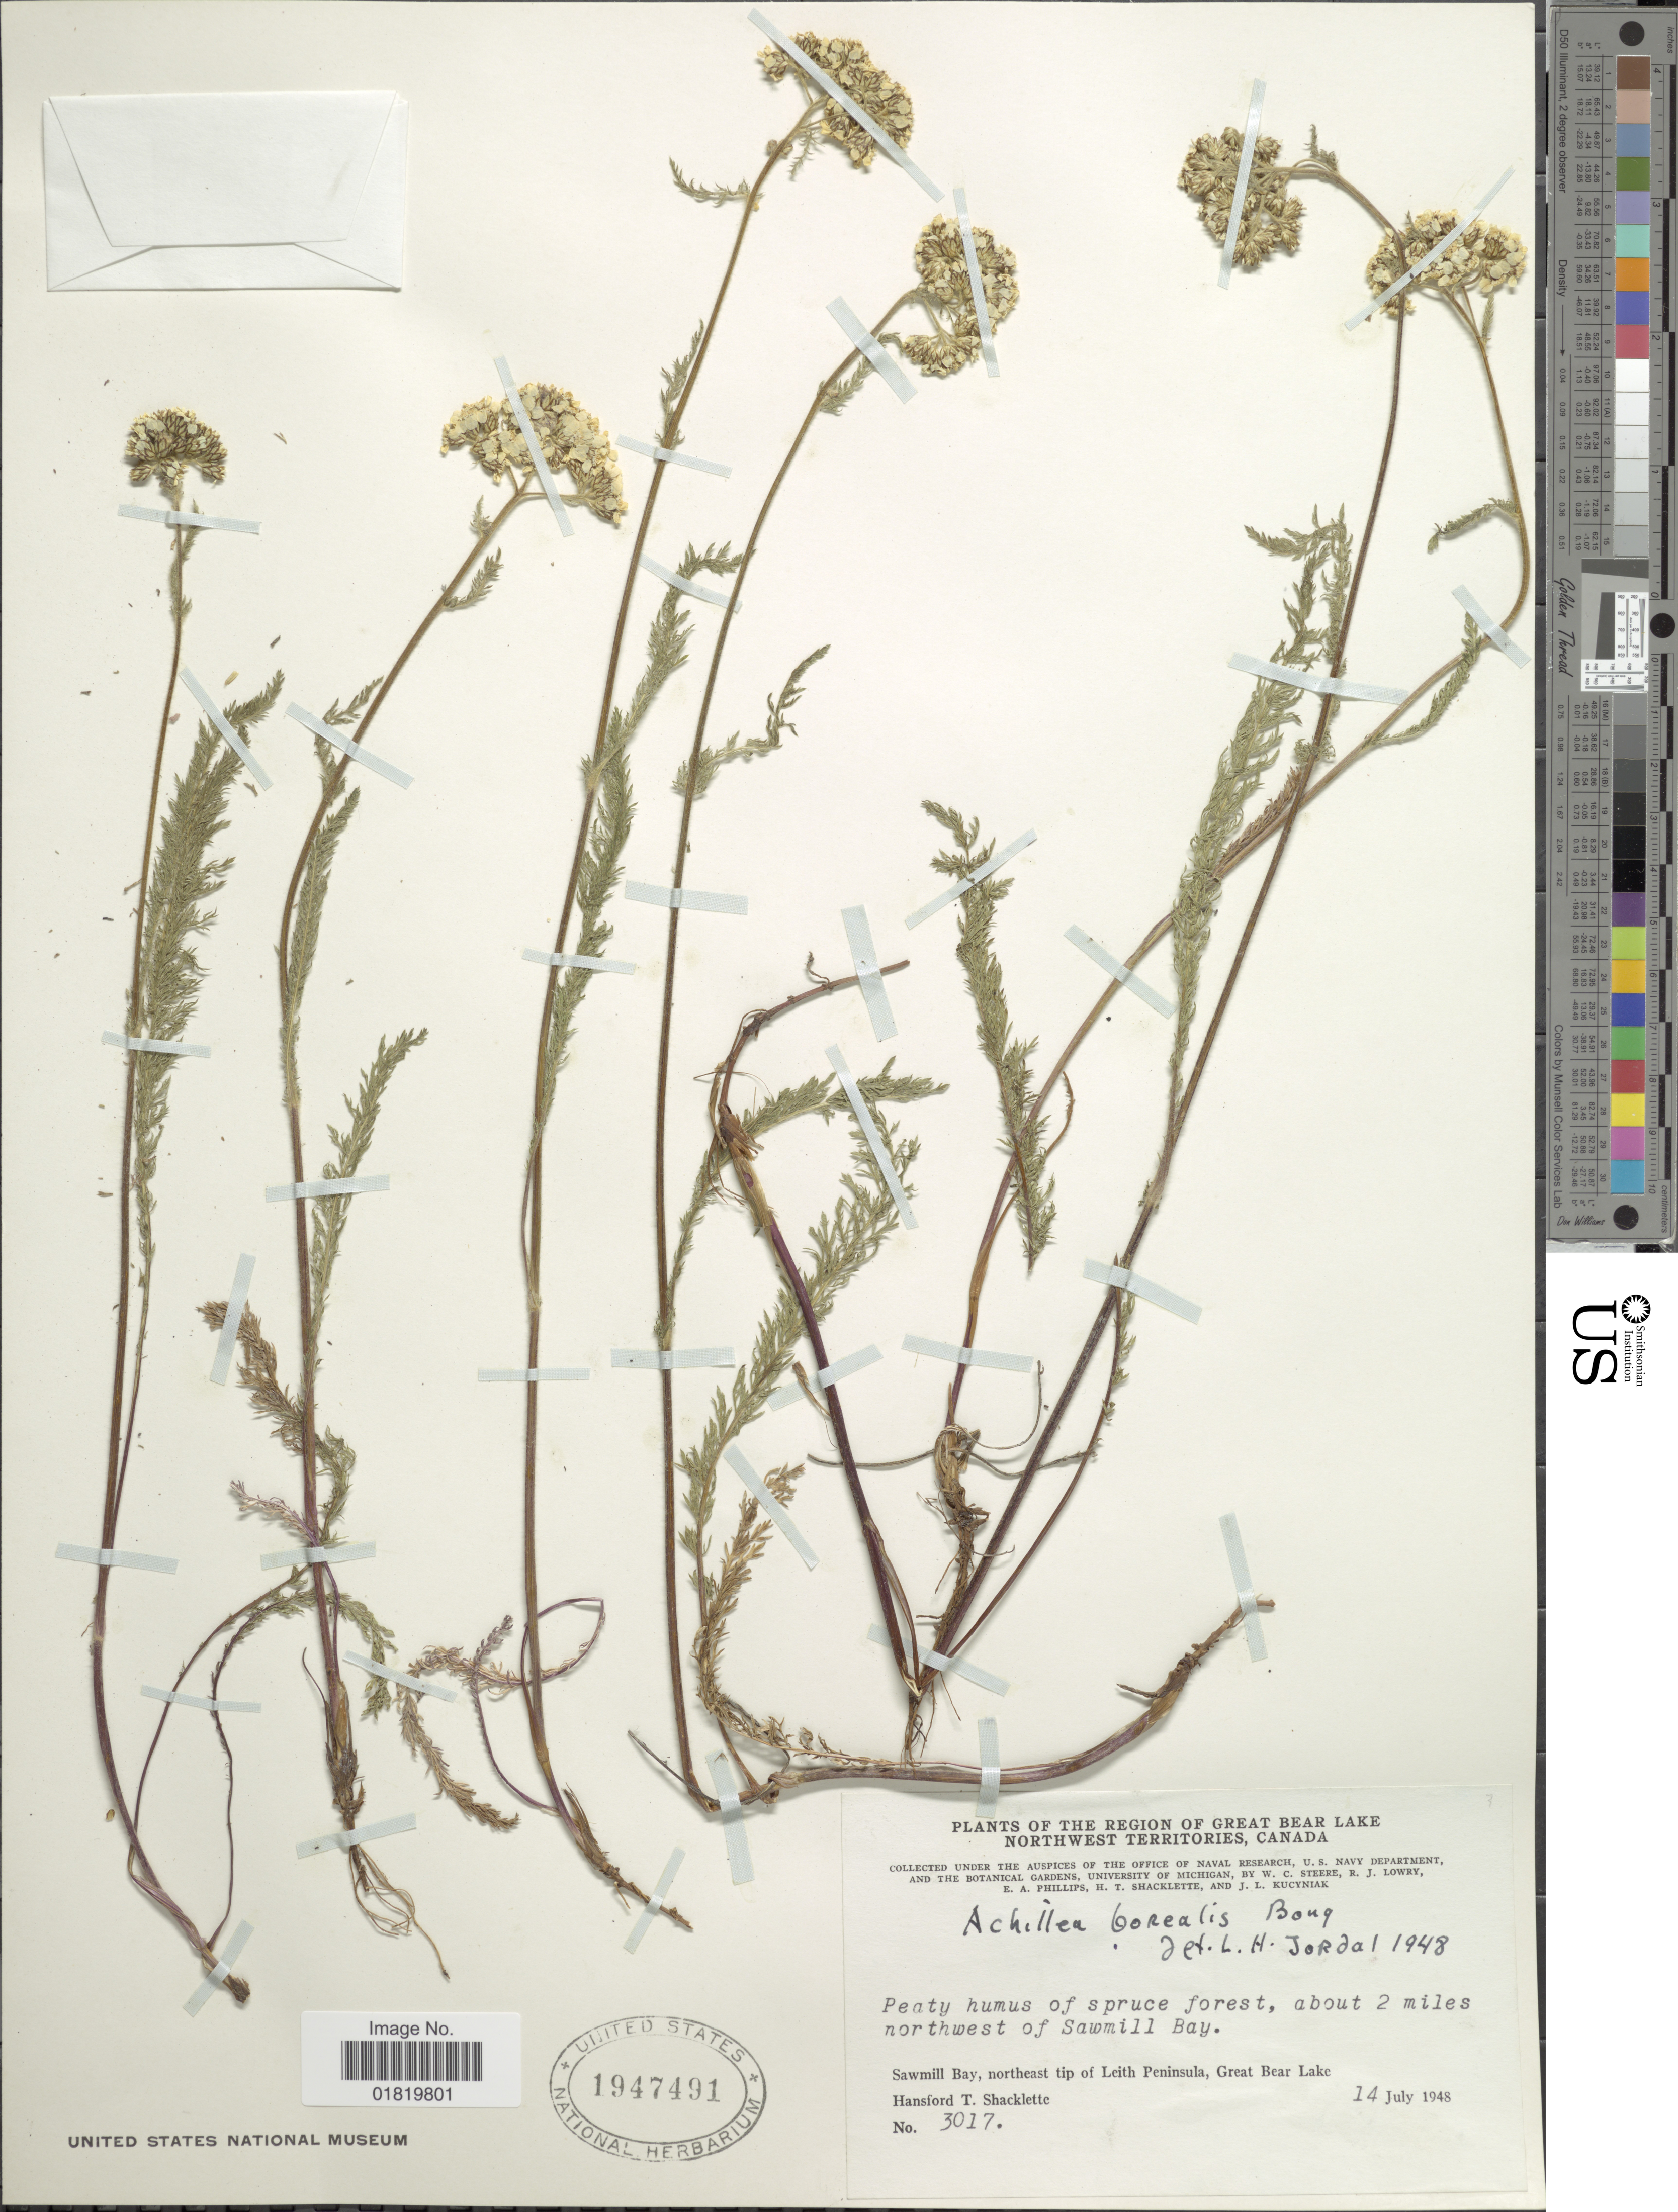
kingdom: Plantae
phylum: Tracheophyta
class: Magnoliopsida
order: Asterales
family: Asteraceae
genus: Achillea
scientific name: Achillea borealis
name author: Bong.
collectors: H. Shacklette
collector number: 3017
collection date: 1948-07-14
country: Canada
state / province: Northwest Territories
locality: Region of Great Bear Lake. Northwest Territories, Canada. About 2 miles northwest of Sawmill Bay. Sawmill Bay, northeast tip of Leith Peninsula, Great Bear Lake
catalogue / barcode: US 1947491